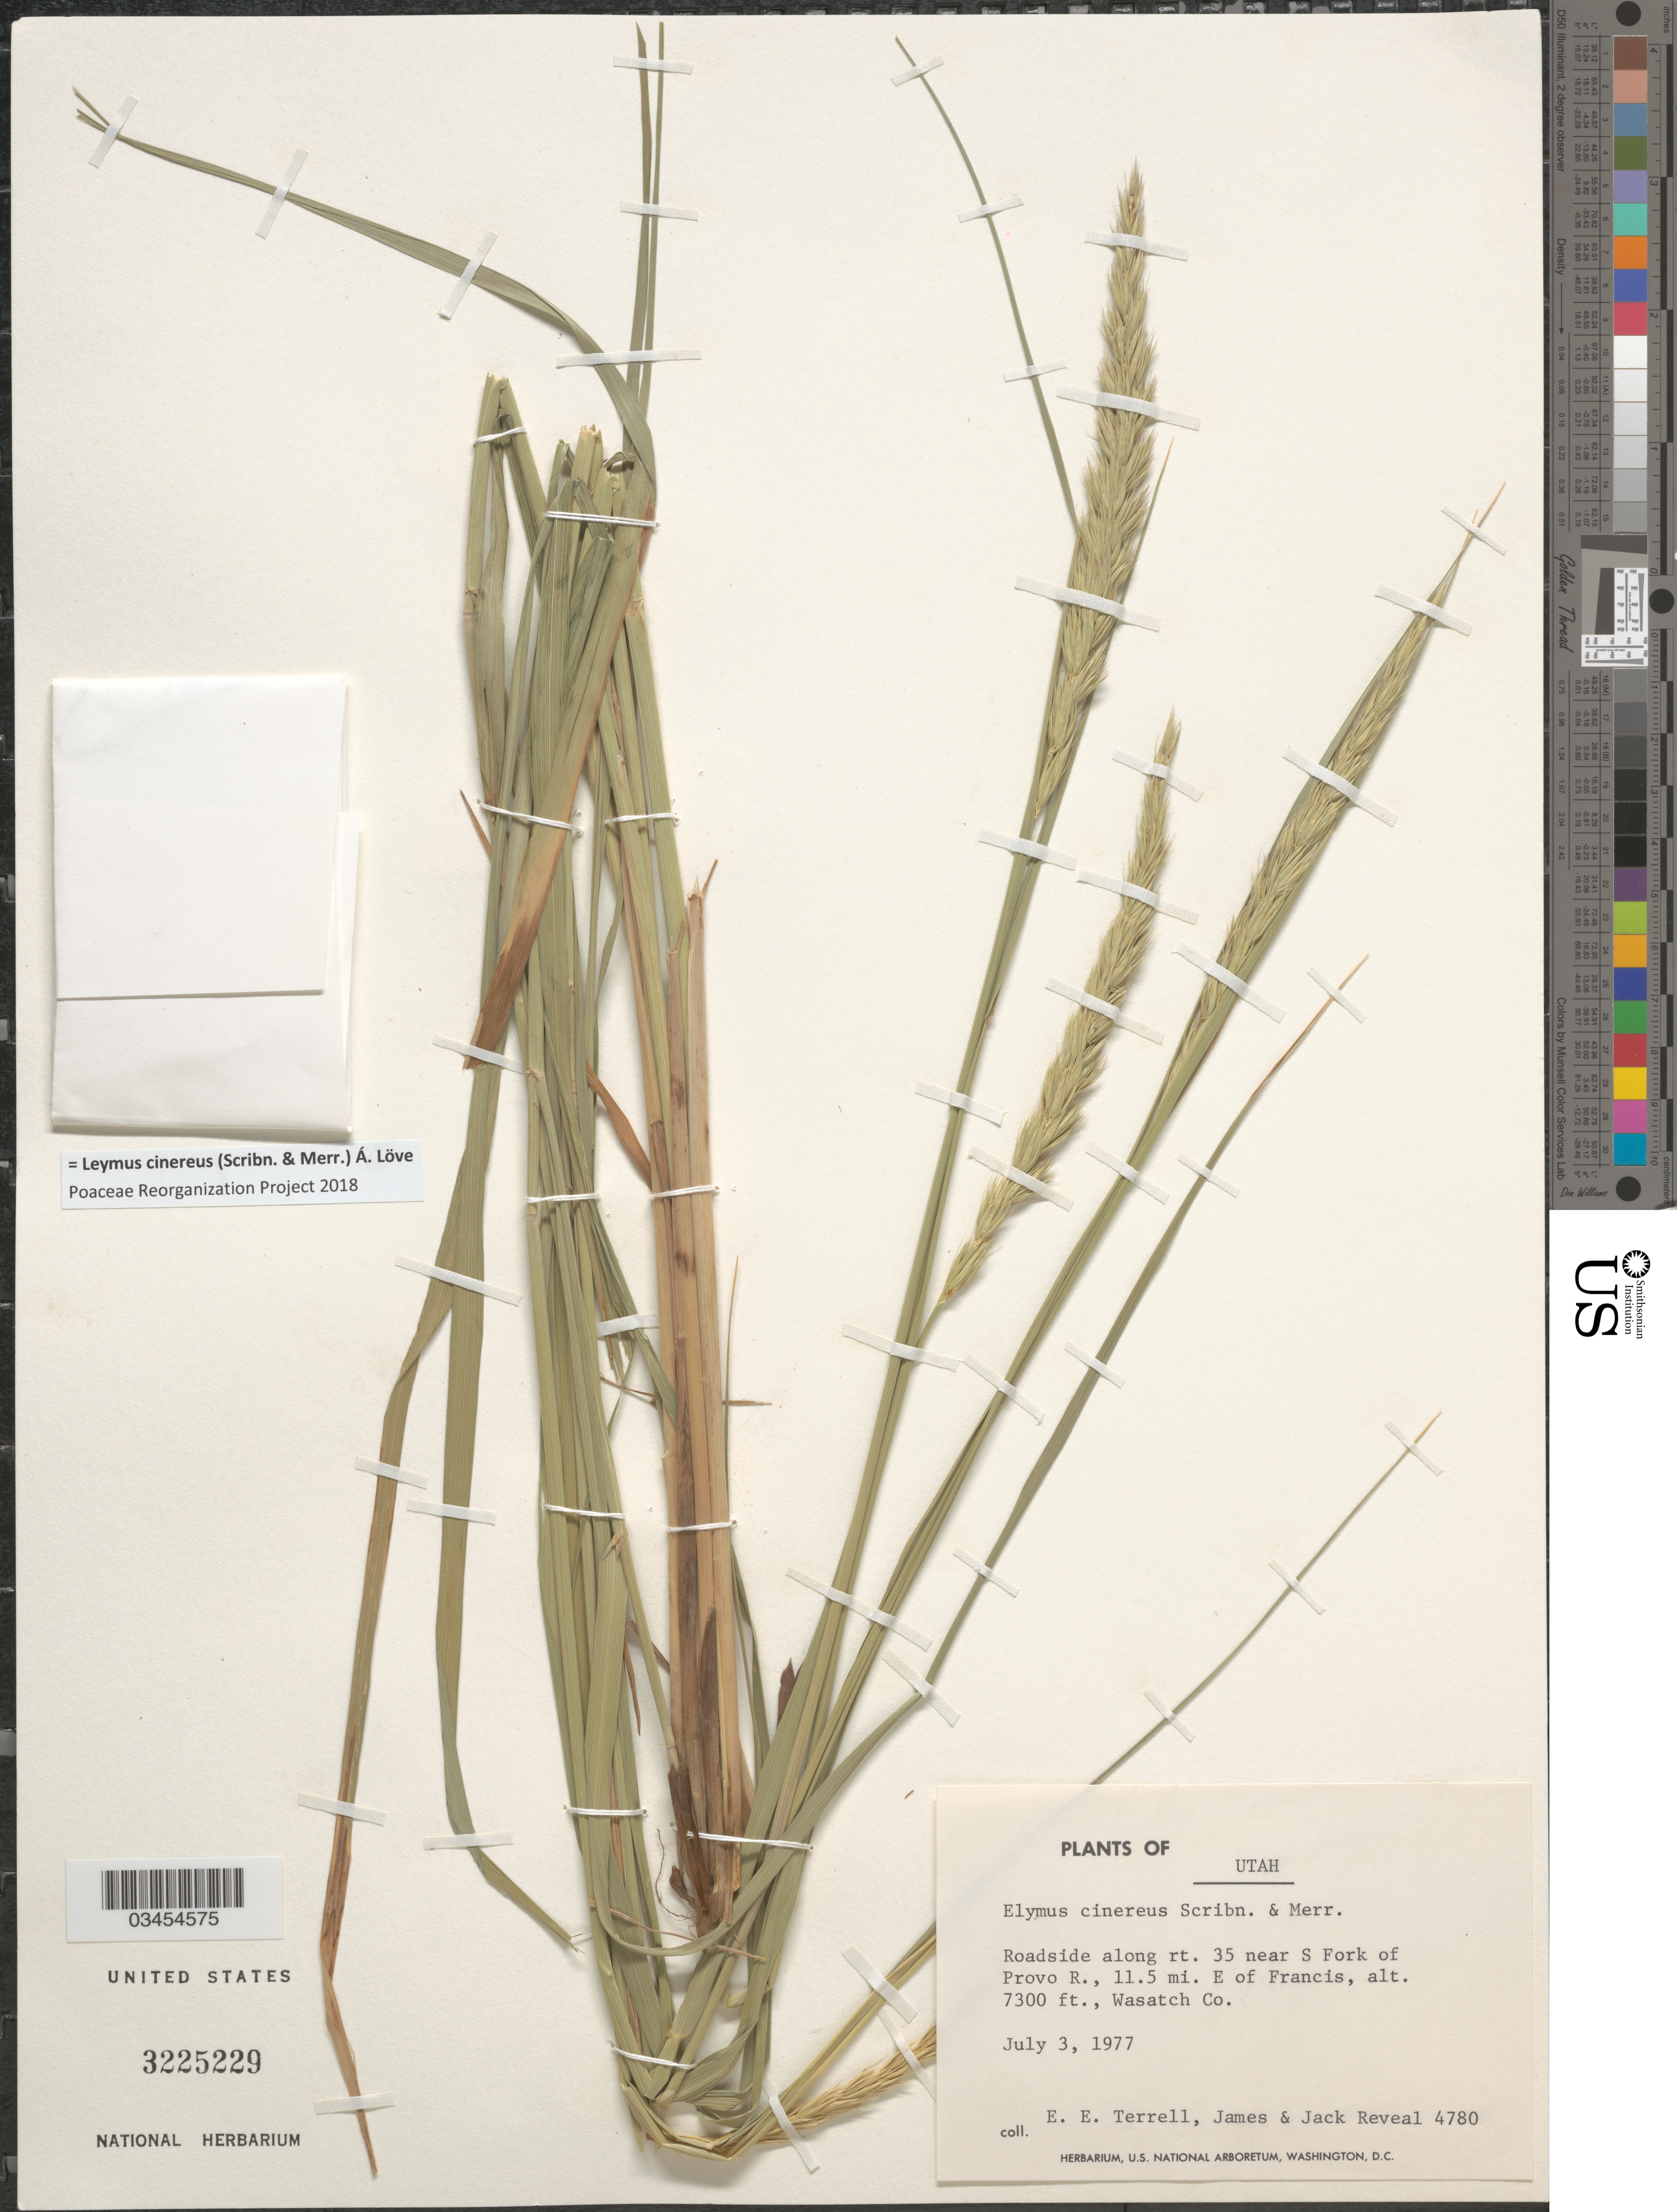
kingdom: Plantae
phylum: Tracheophyta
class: Liliopsida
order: Poales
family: Poaceae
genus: Leymus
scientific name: Leymus cinereus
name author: (Scribn. & Merr.) Á. Löve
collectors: E. E. Terrell, J. Reveal & J. L. Reveal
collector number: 4780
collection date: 1977-07-03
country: United States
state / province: Utah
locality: Roadside along rt. 35 near S Fork of Provo R., 11.5 mi. E of Francis, Wasatch Co.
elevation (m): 2225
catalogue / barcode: US 3225229